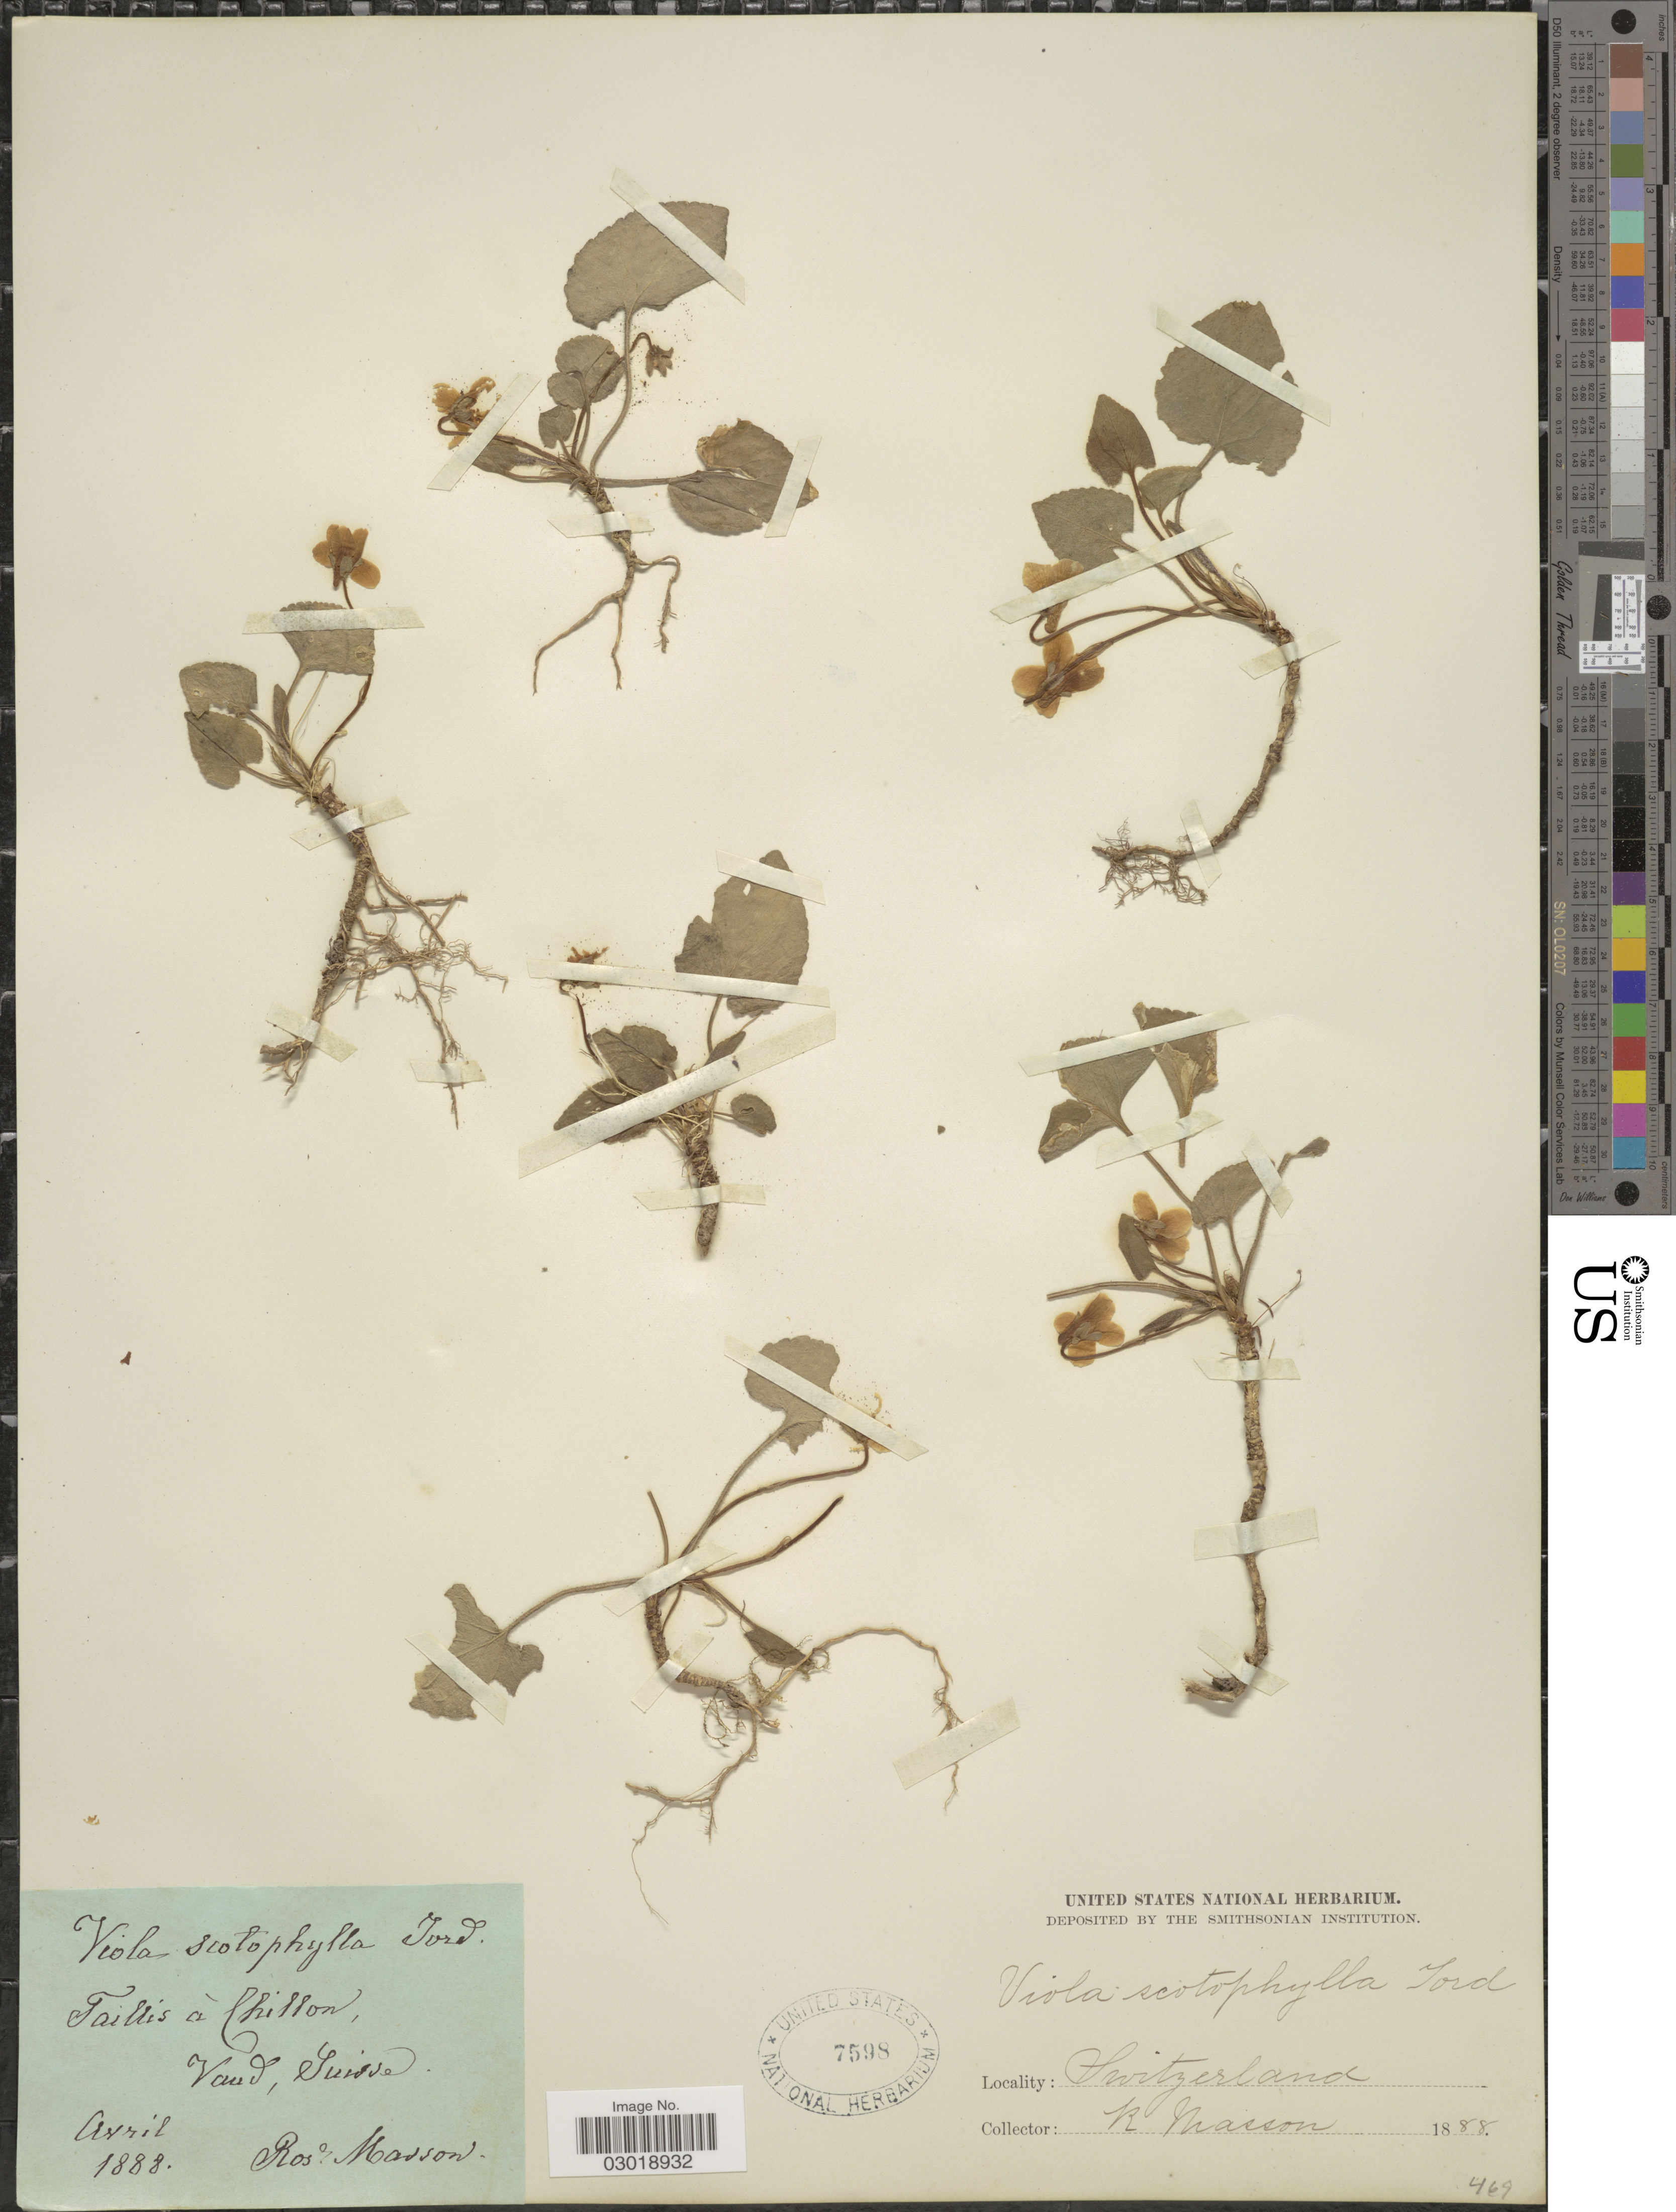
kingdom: Plantae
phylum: Tracheophyta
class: Magnoliopsida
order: Malpighiales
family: Violaceae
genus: Viola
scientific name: Viola scotophylla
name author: Jord.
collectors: R. Masson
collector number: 469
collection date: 1888-04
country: Switzerland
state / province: Vaud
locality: Taillis à Chillon, Suisse.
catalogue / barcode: US 7598